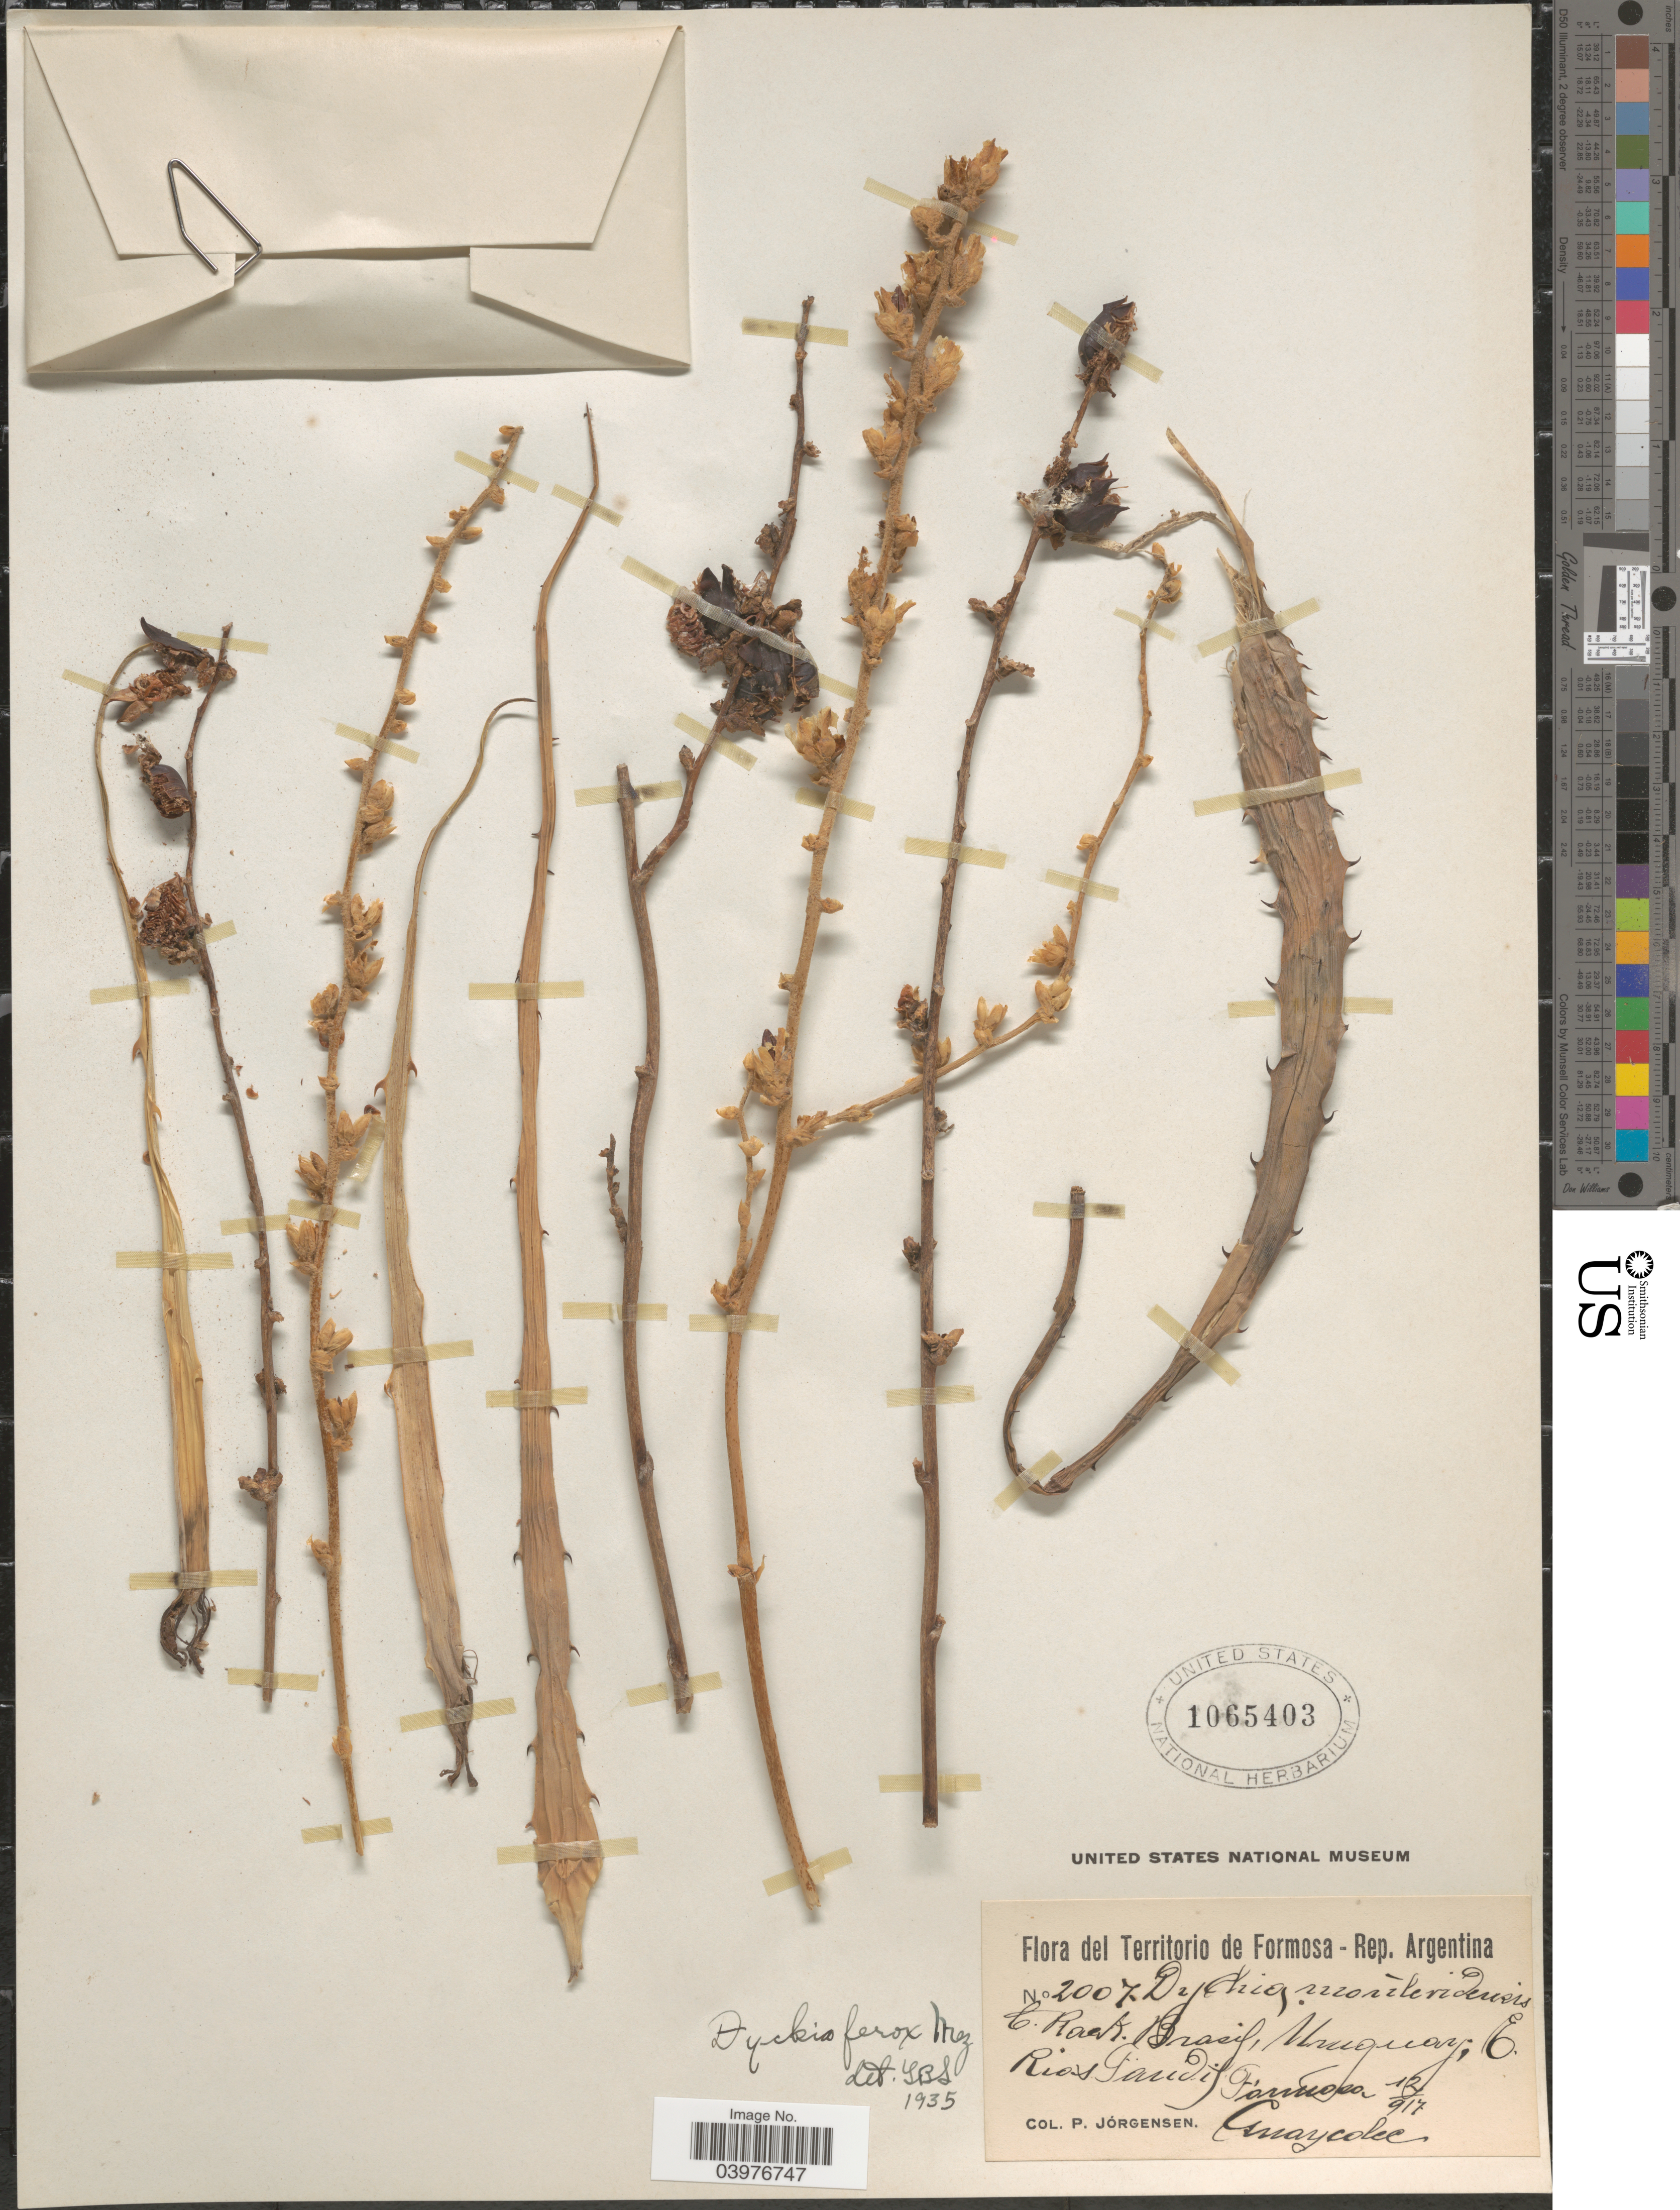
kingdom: Plantae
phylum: Tracheophyta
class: Liliopsida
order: Poales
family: Bromeliaceae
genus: Dyckia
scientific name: Dyckia ferox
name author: Mez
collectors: P. Jörgensen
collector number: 2007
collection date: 1917-12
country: Argentina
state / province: Formosa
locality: Territorio de Formosa. E Rios Tandil. Guaycolec.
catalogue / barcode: US 1065403